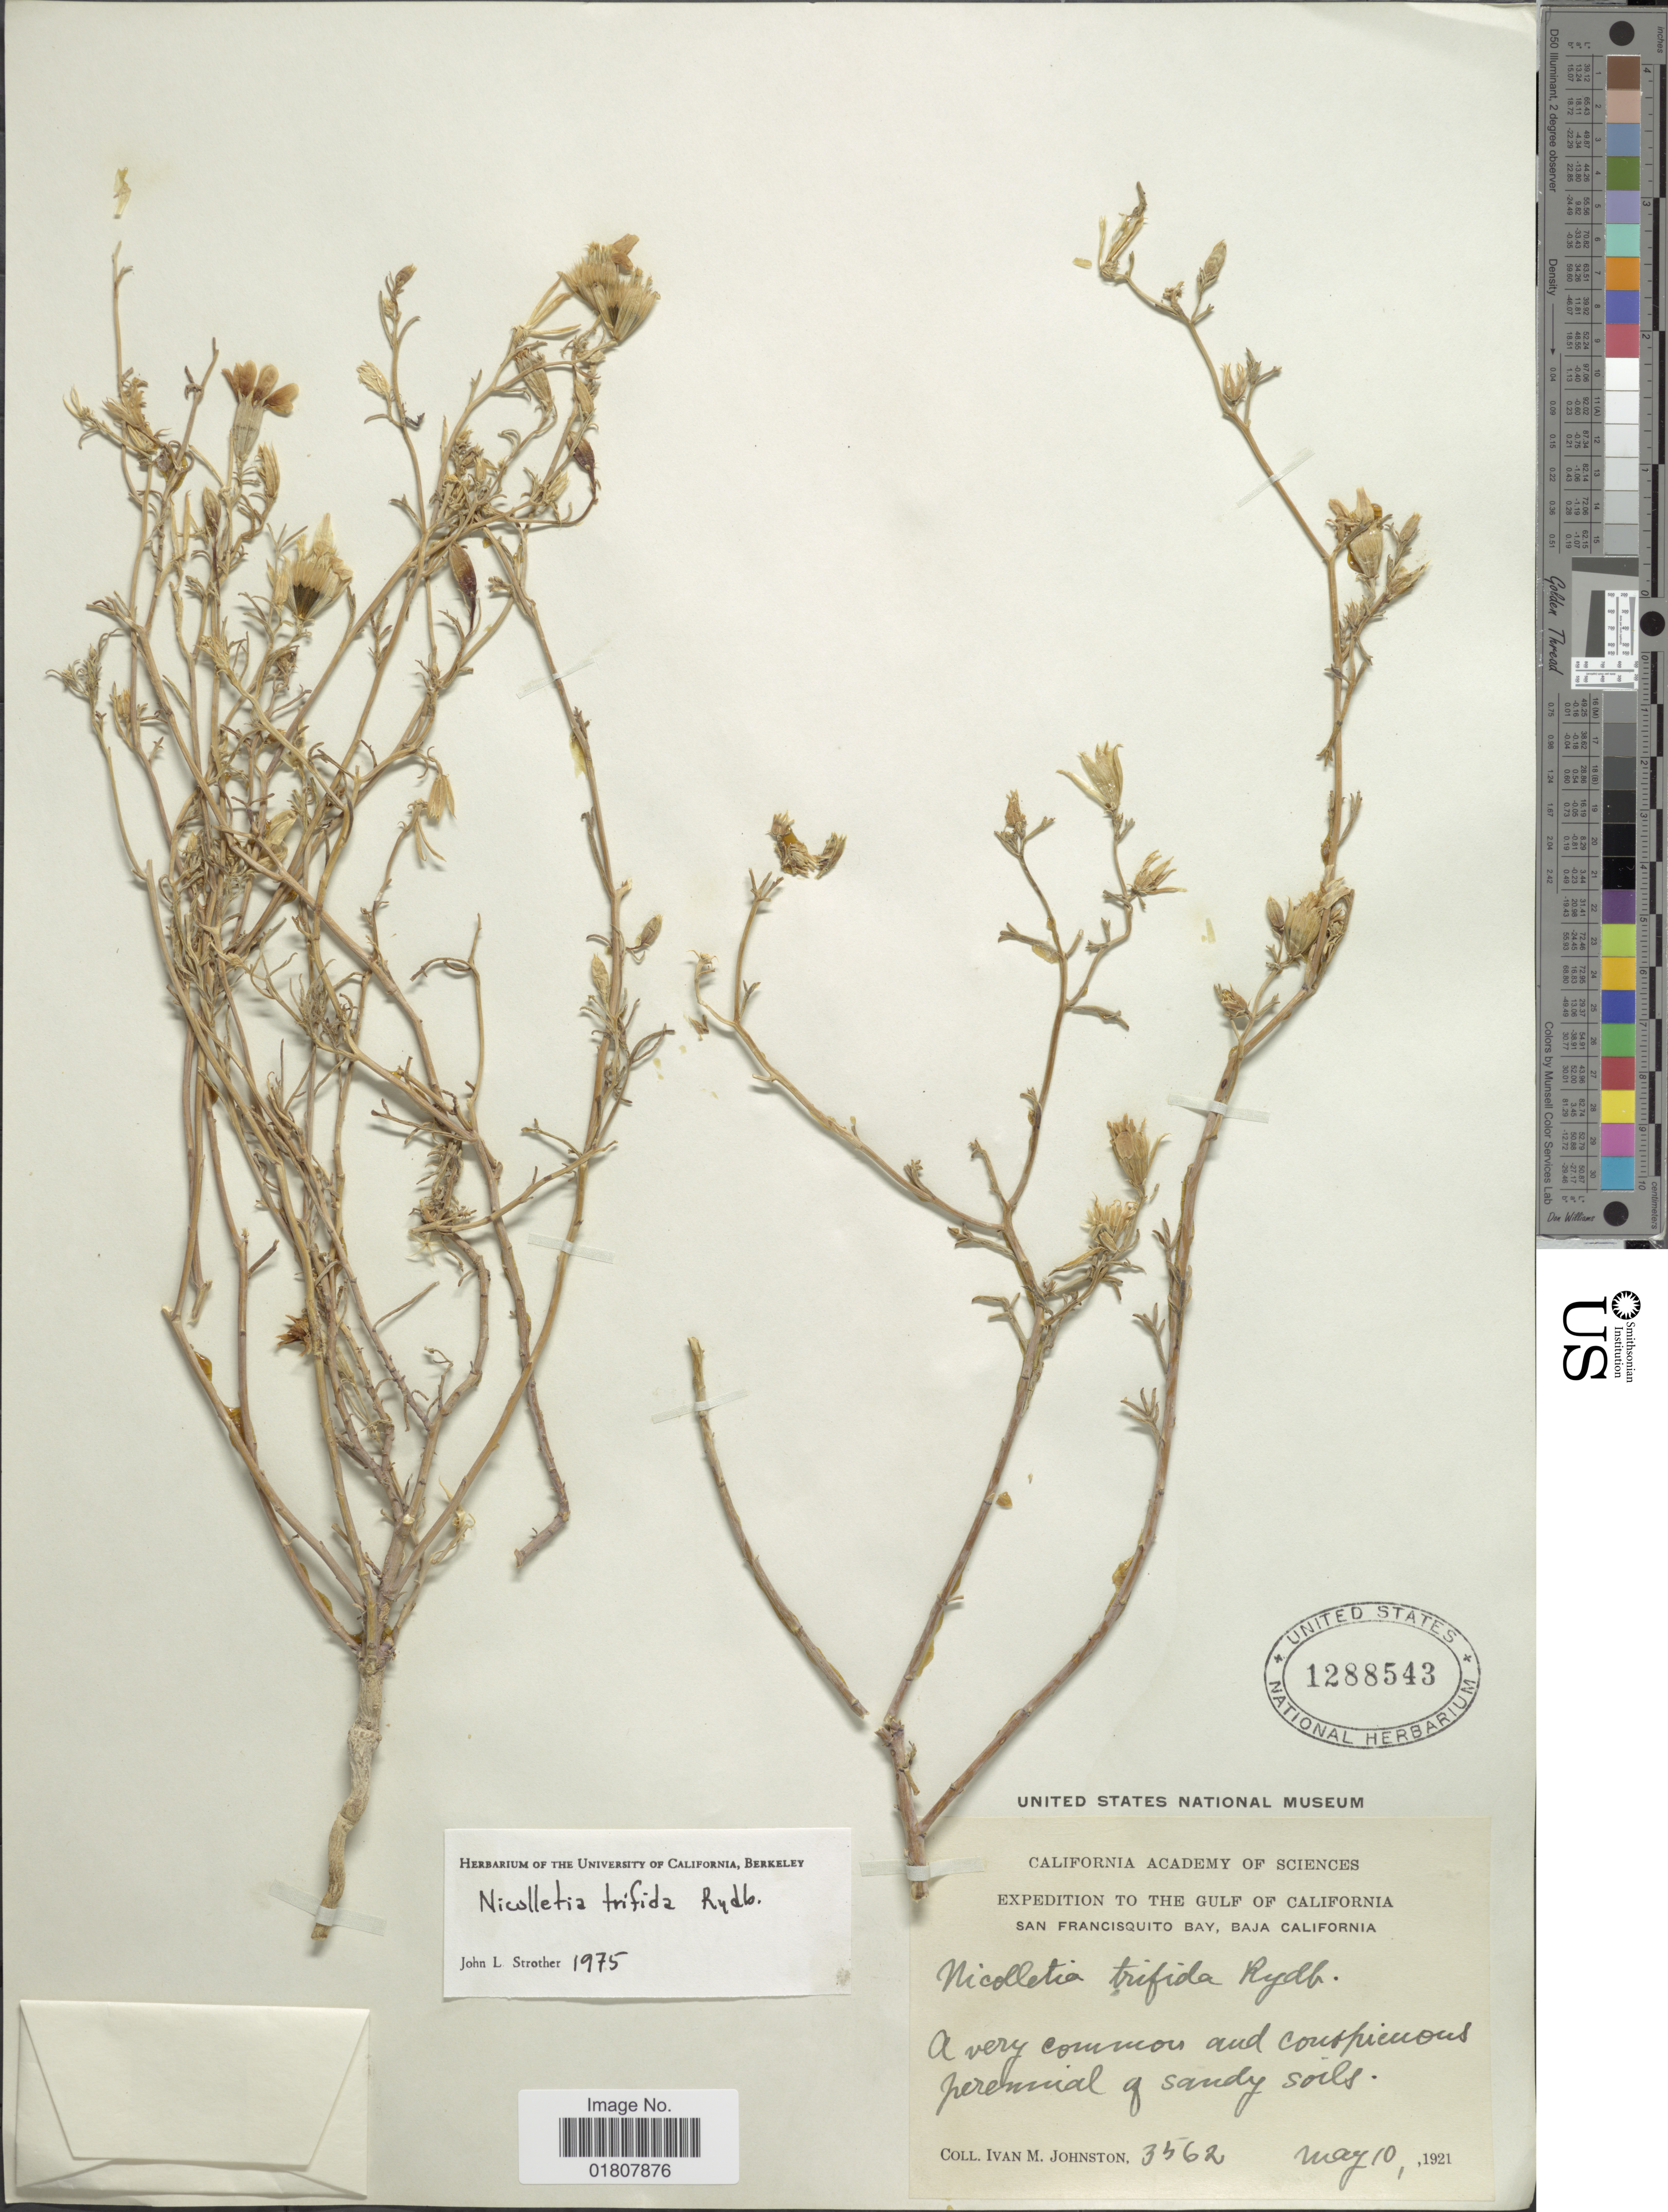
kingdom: Plantae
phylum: Tracheophyta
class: Magnoliopsida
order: Asterales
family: Asteraceae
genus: Nicolletia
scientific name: Nicolletia trifida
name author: Rydb.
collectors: I.M. Johnston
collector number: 3562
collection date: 1921-05-10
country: Mexico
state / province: Baja California Sur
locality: Gulf of California, San Francisquito Bay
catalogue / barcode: US 1288543